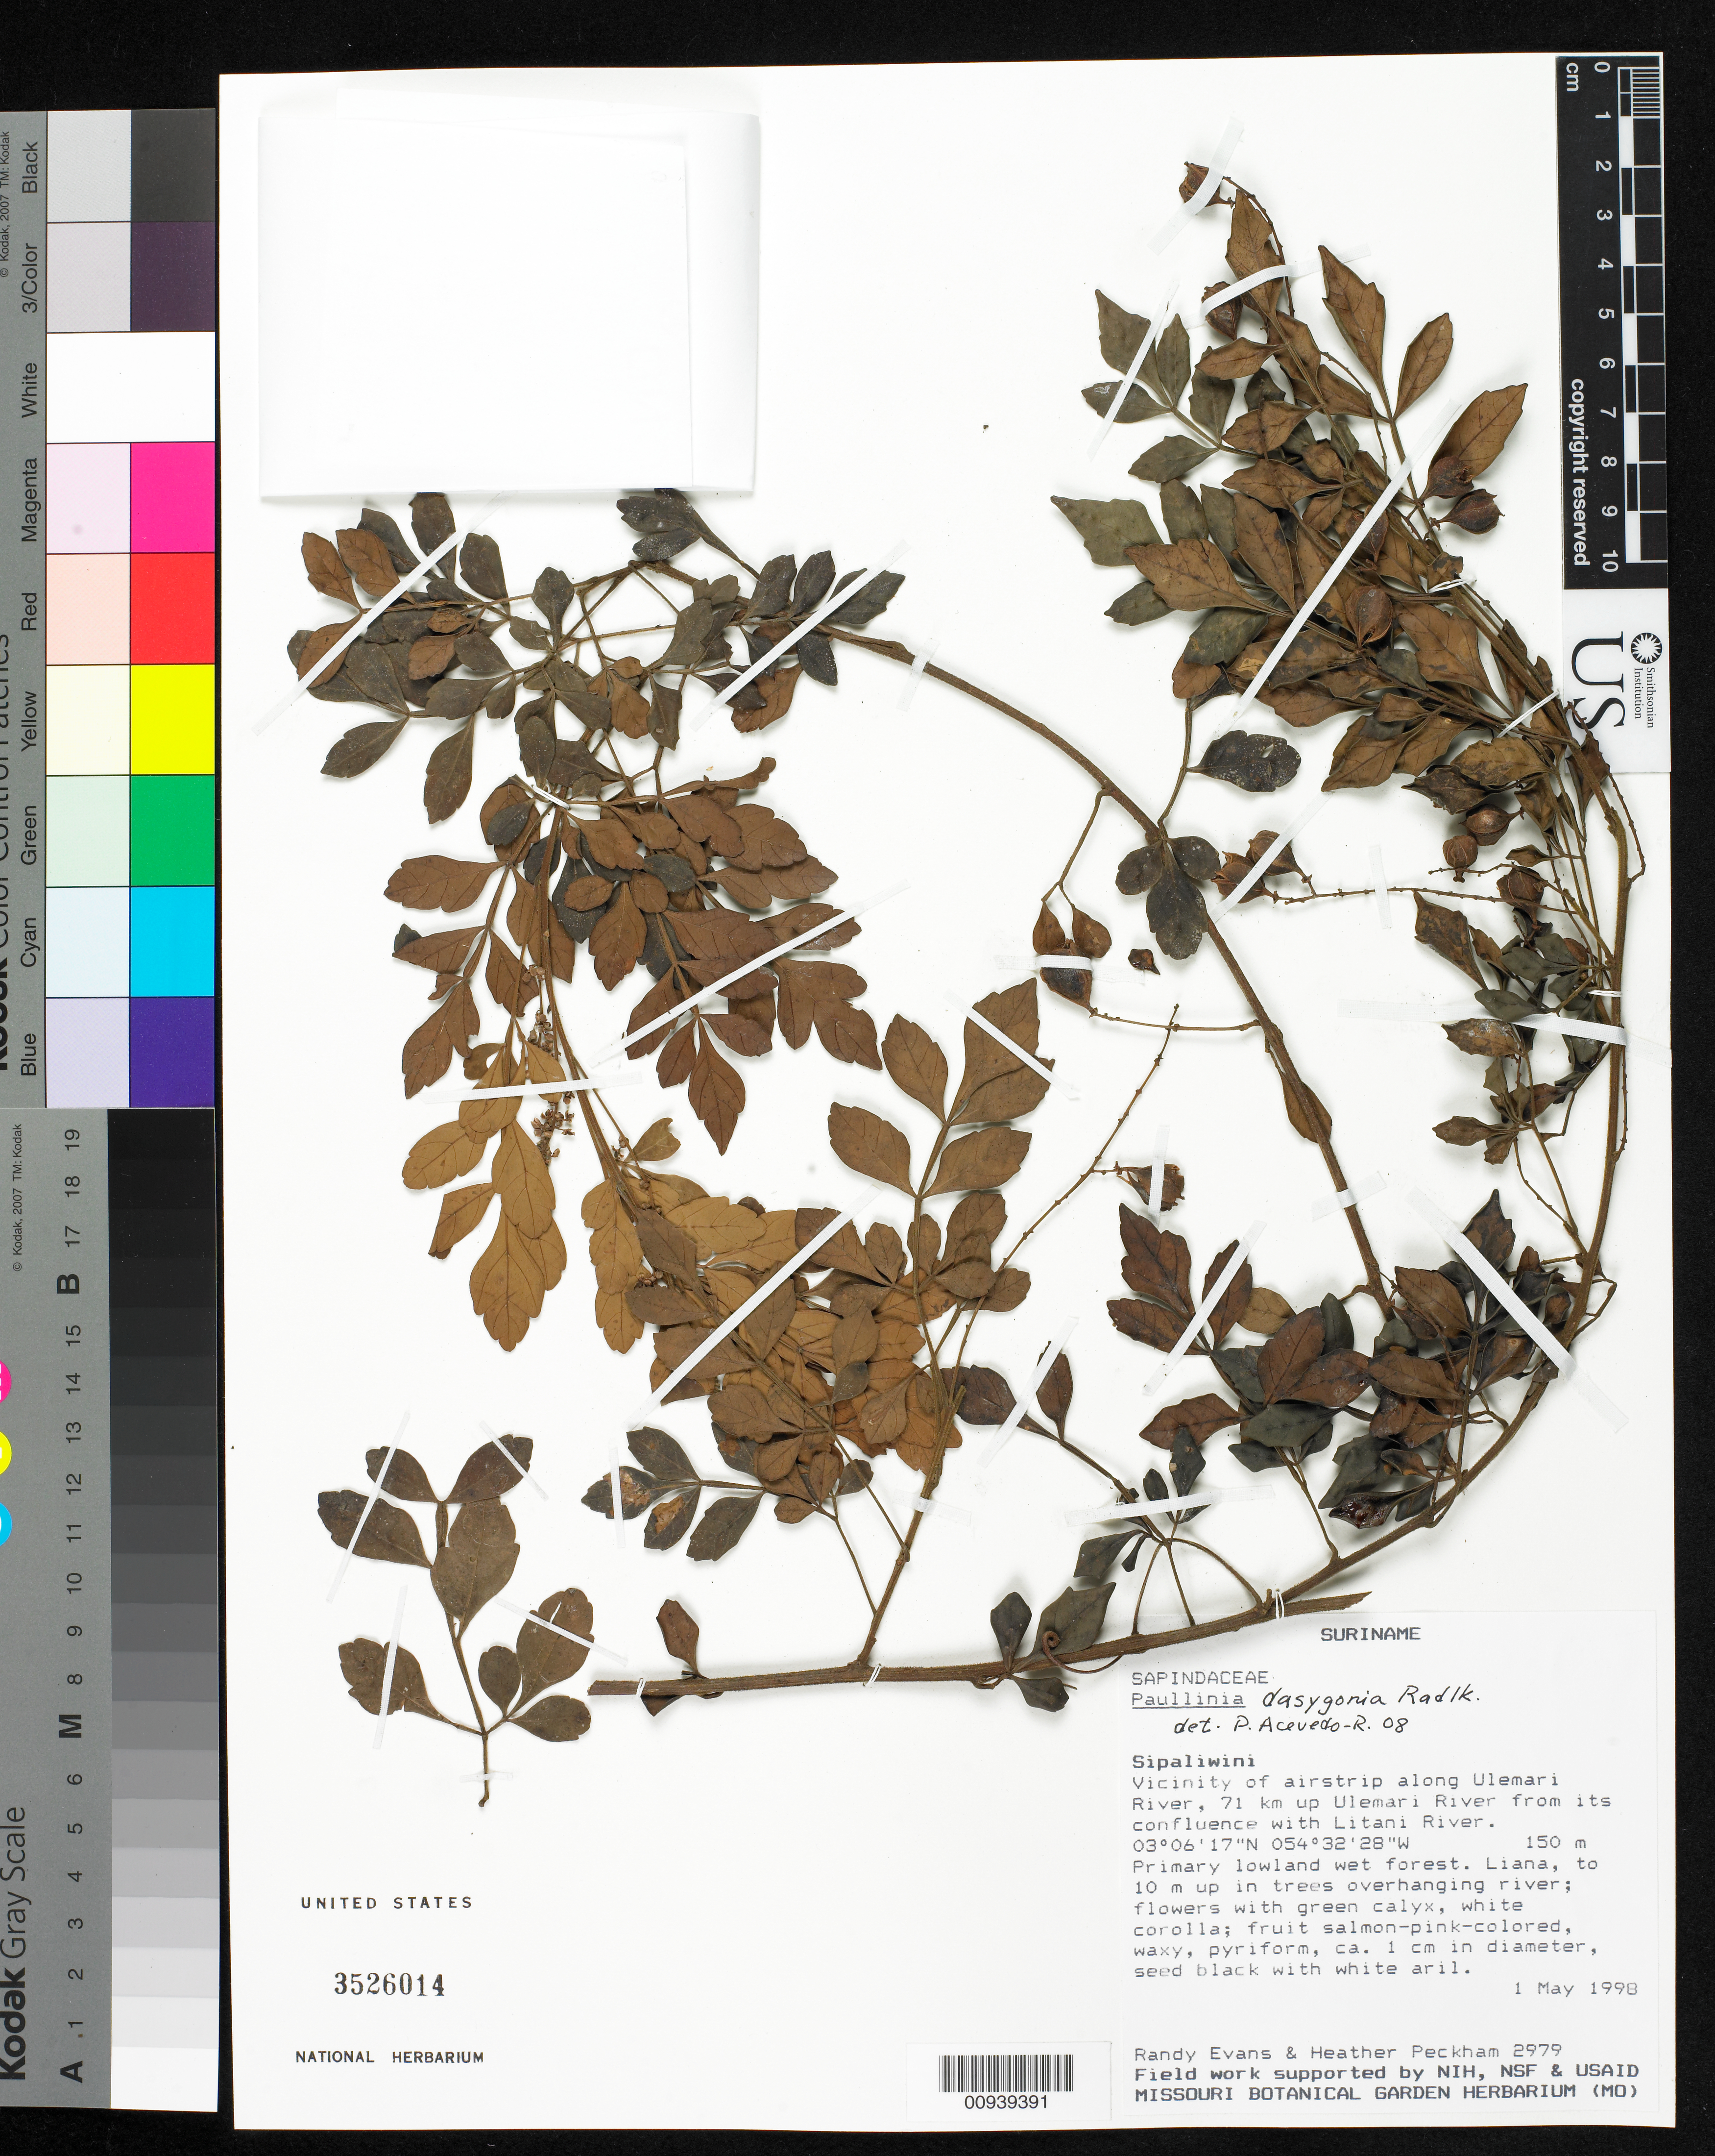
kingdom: Plantae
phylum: Tracheophyta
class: Magnoliopsida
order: Sapindales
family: Sapindaceae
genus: Paullinia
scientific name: Paullinia dasygonia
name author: Radlk.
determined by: Acevedo-Rodríguez, P., (BOT), Smithsonian Institution - National Museum of Natural History (UNITED STATES)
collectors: R. Evans & H. Peckham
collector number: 2979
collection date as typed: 1-May-98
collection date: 1998-05-01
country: Suriname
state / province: Sipaliwini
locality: Ulemair River, vic of airstrip, 71 km up Ulemari River from its confluence with Litani River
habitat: Primary lowland wet forest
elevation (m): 150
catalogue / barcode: US 3526014